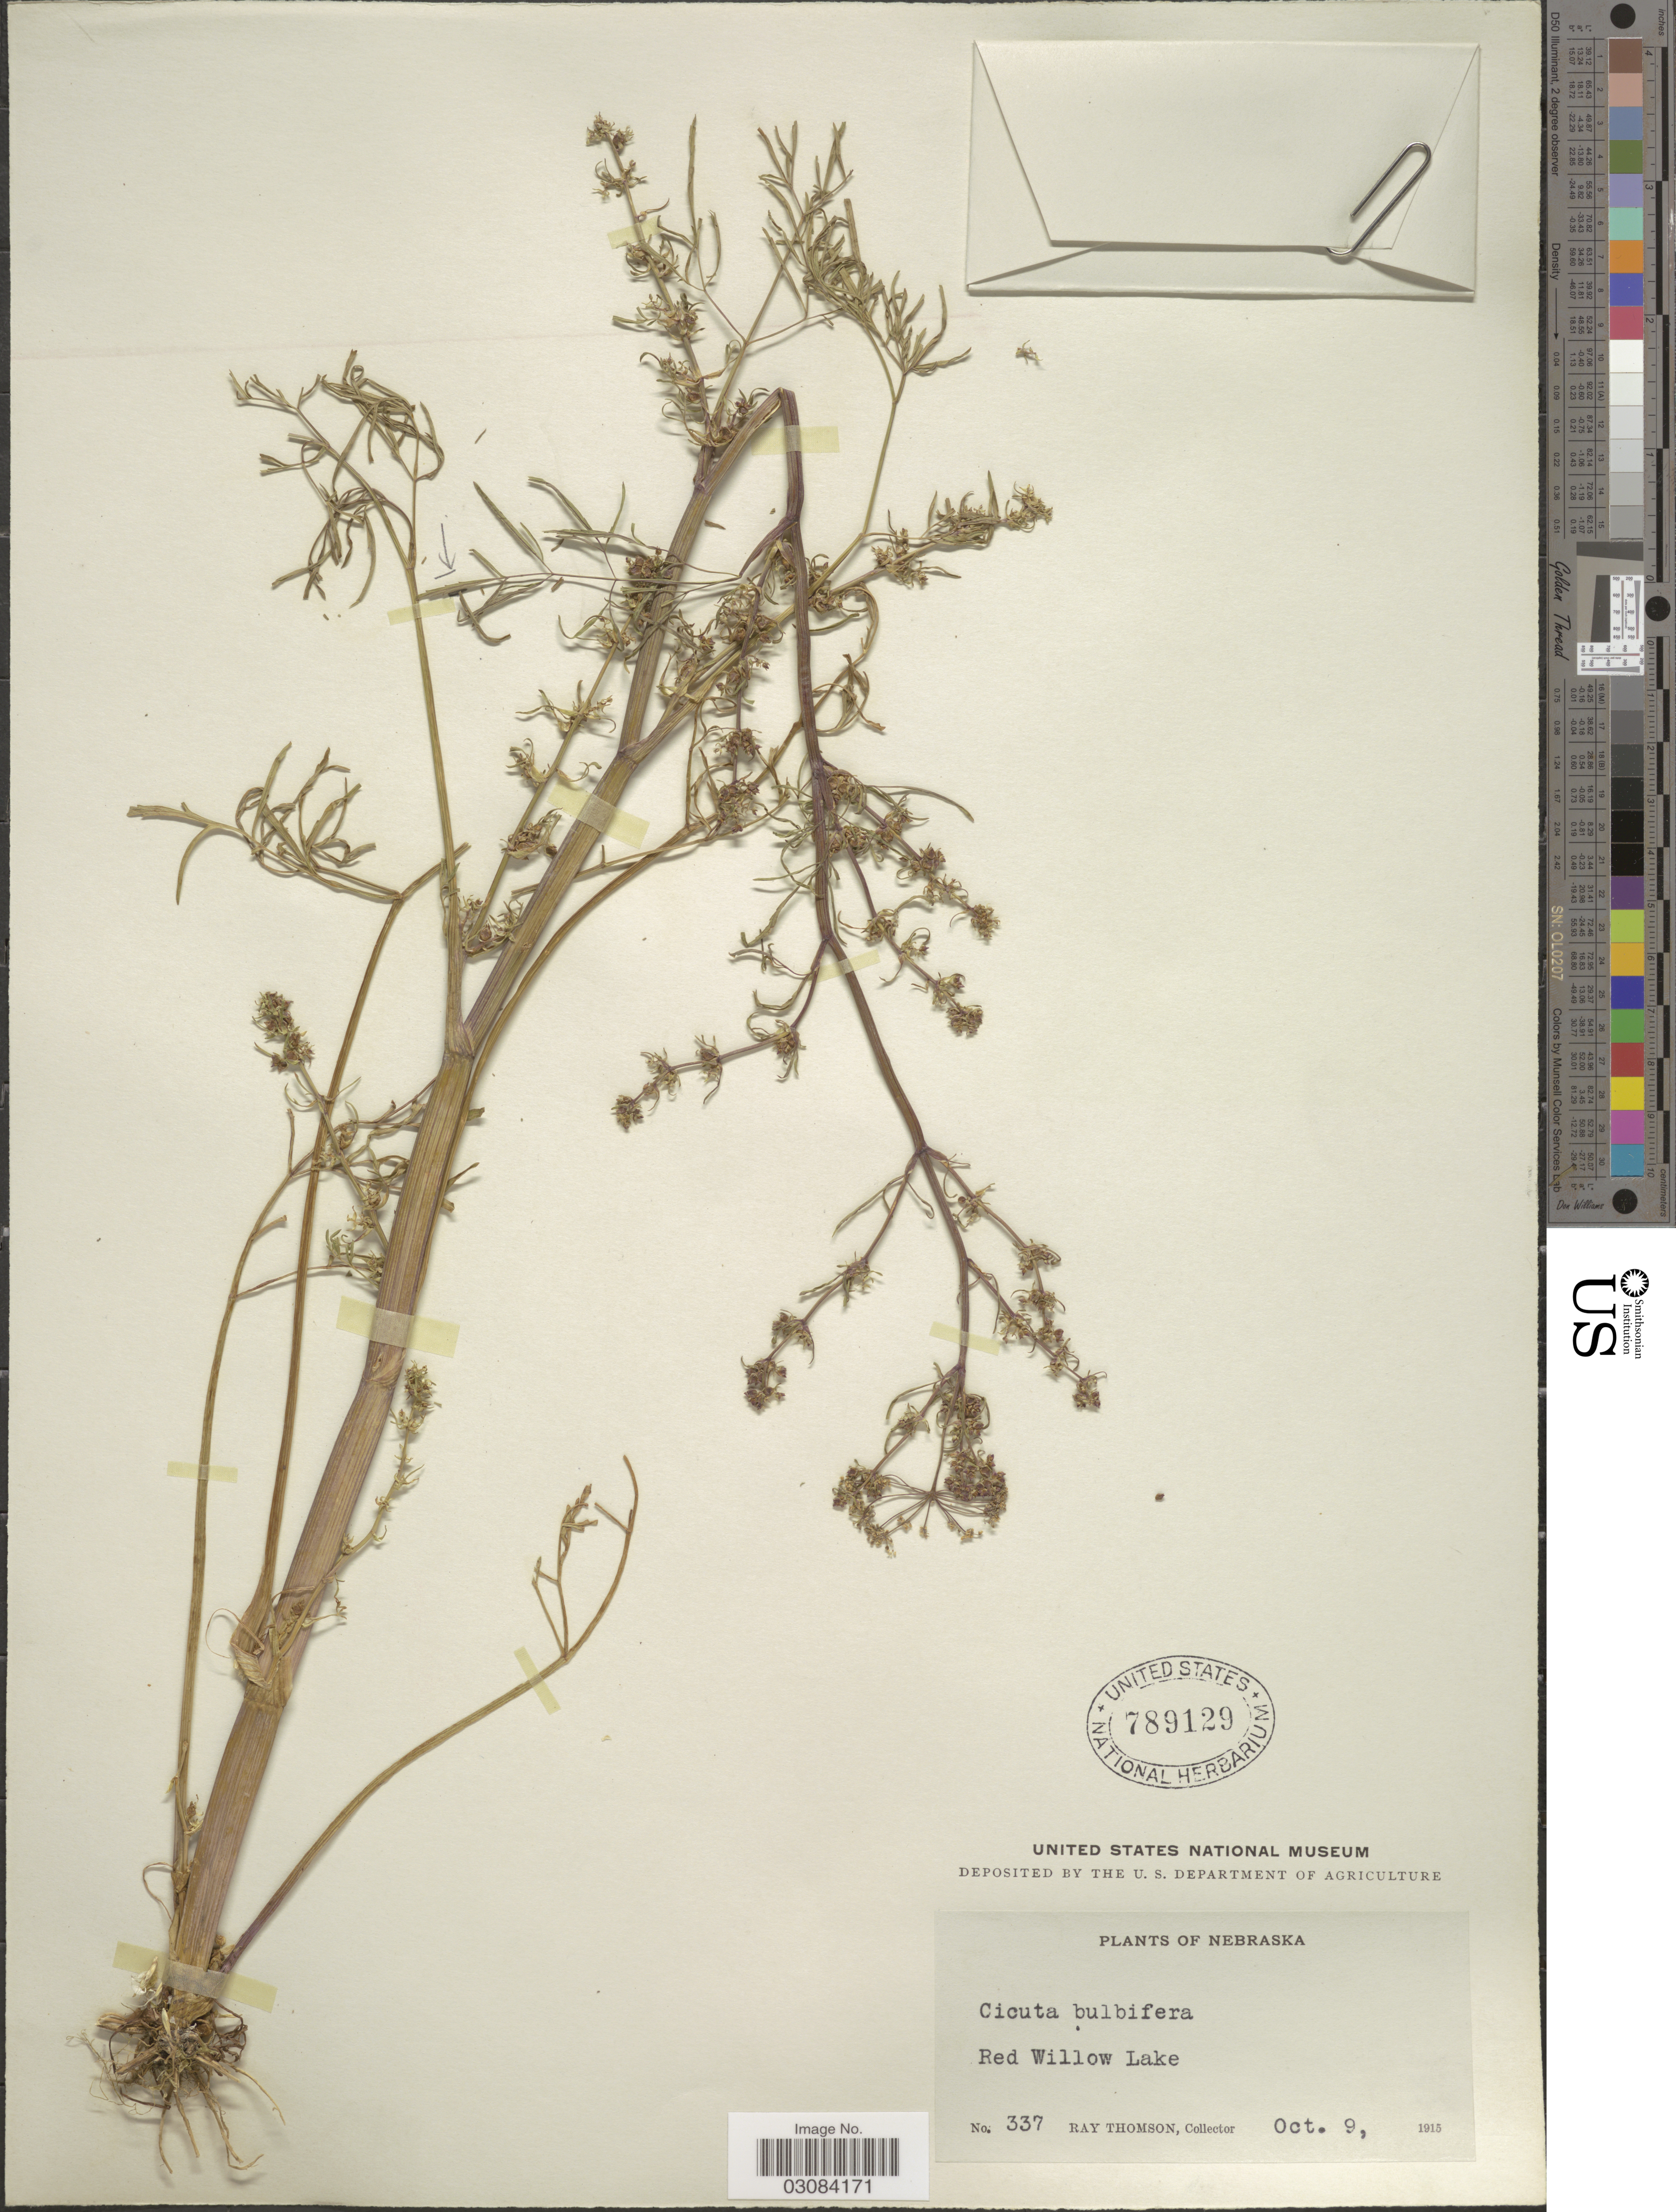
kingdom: Plantae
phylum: Tracheophyta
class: Magnoliopsida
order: Apiales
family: Apiaceae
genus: Cicuta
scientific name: Cicuta bulbifera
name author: L.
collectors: R. Thomson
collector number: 337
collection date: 1915-10-09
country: United States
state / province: Nebraska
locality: Red Willow Lake.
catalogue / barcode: US 789129